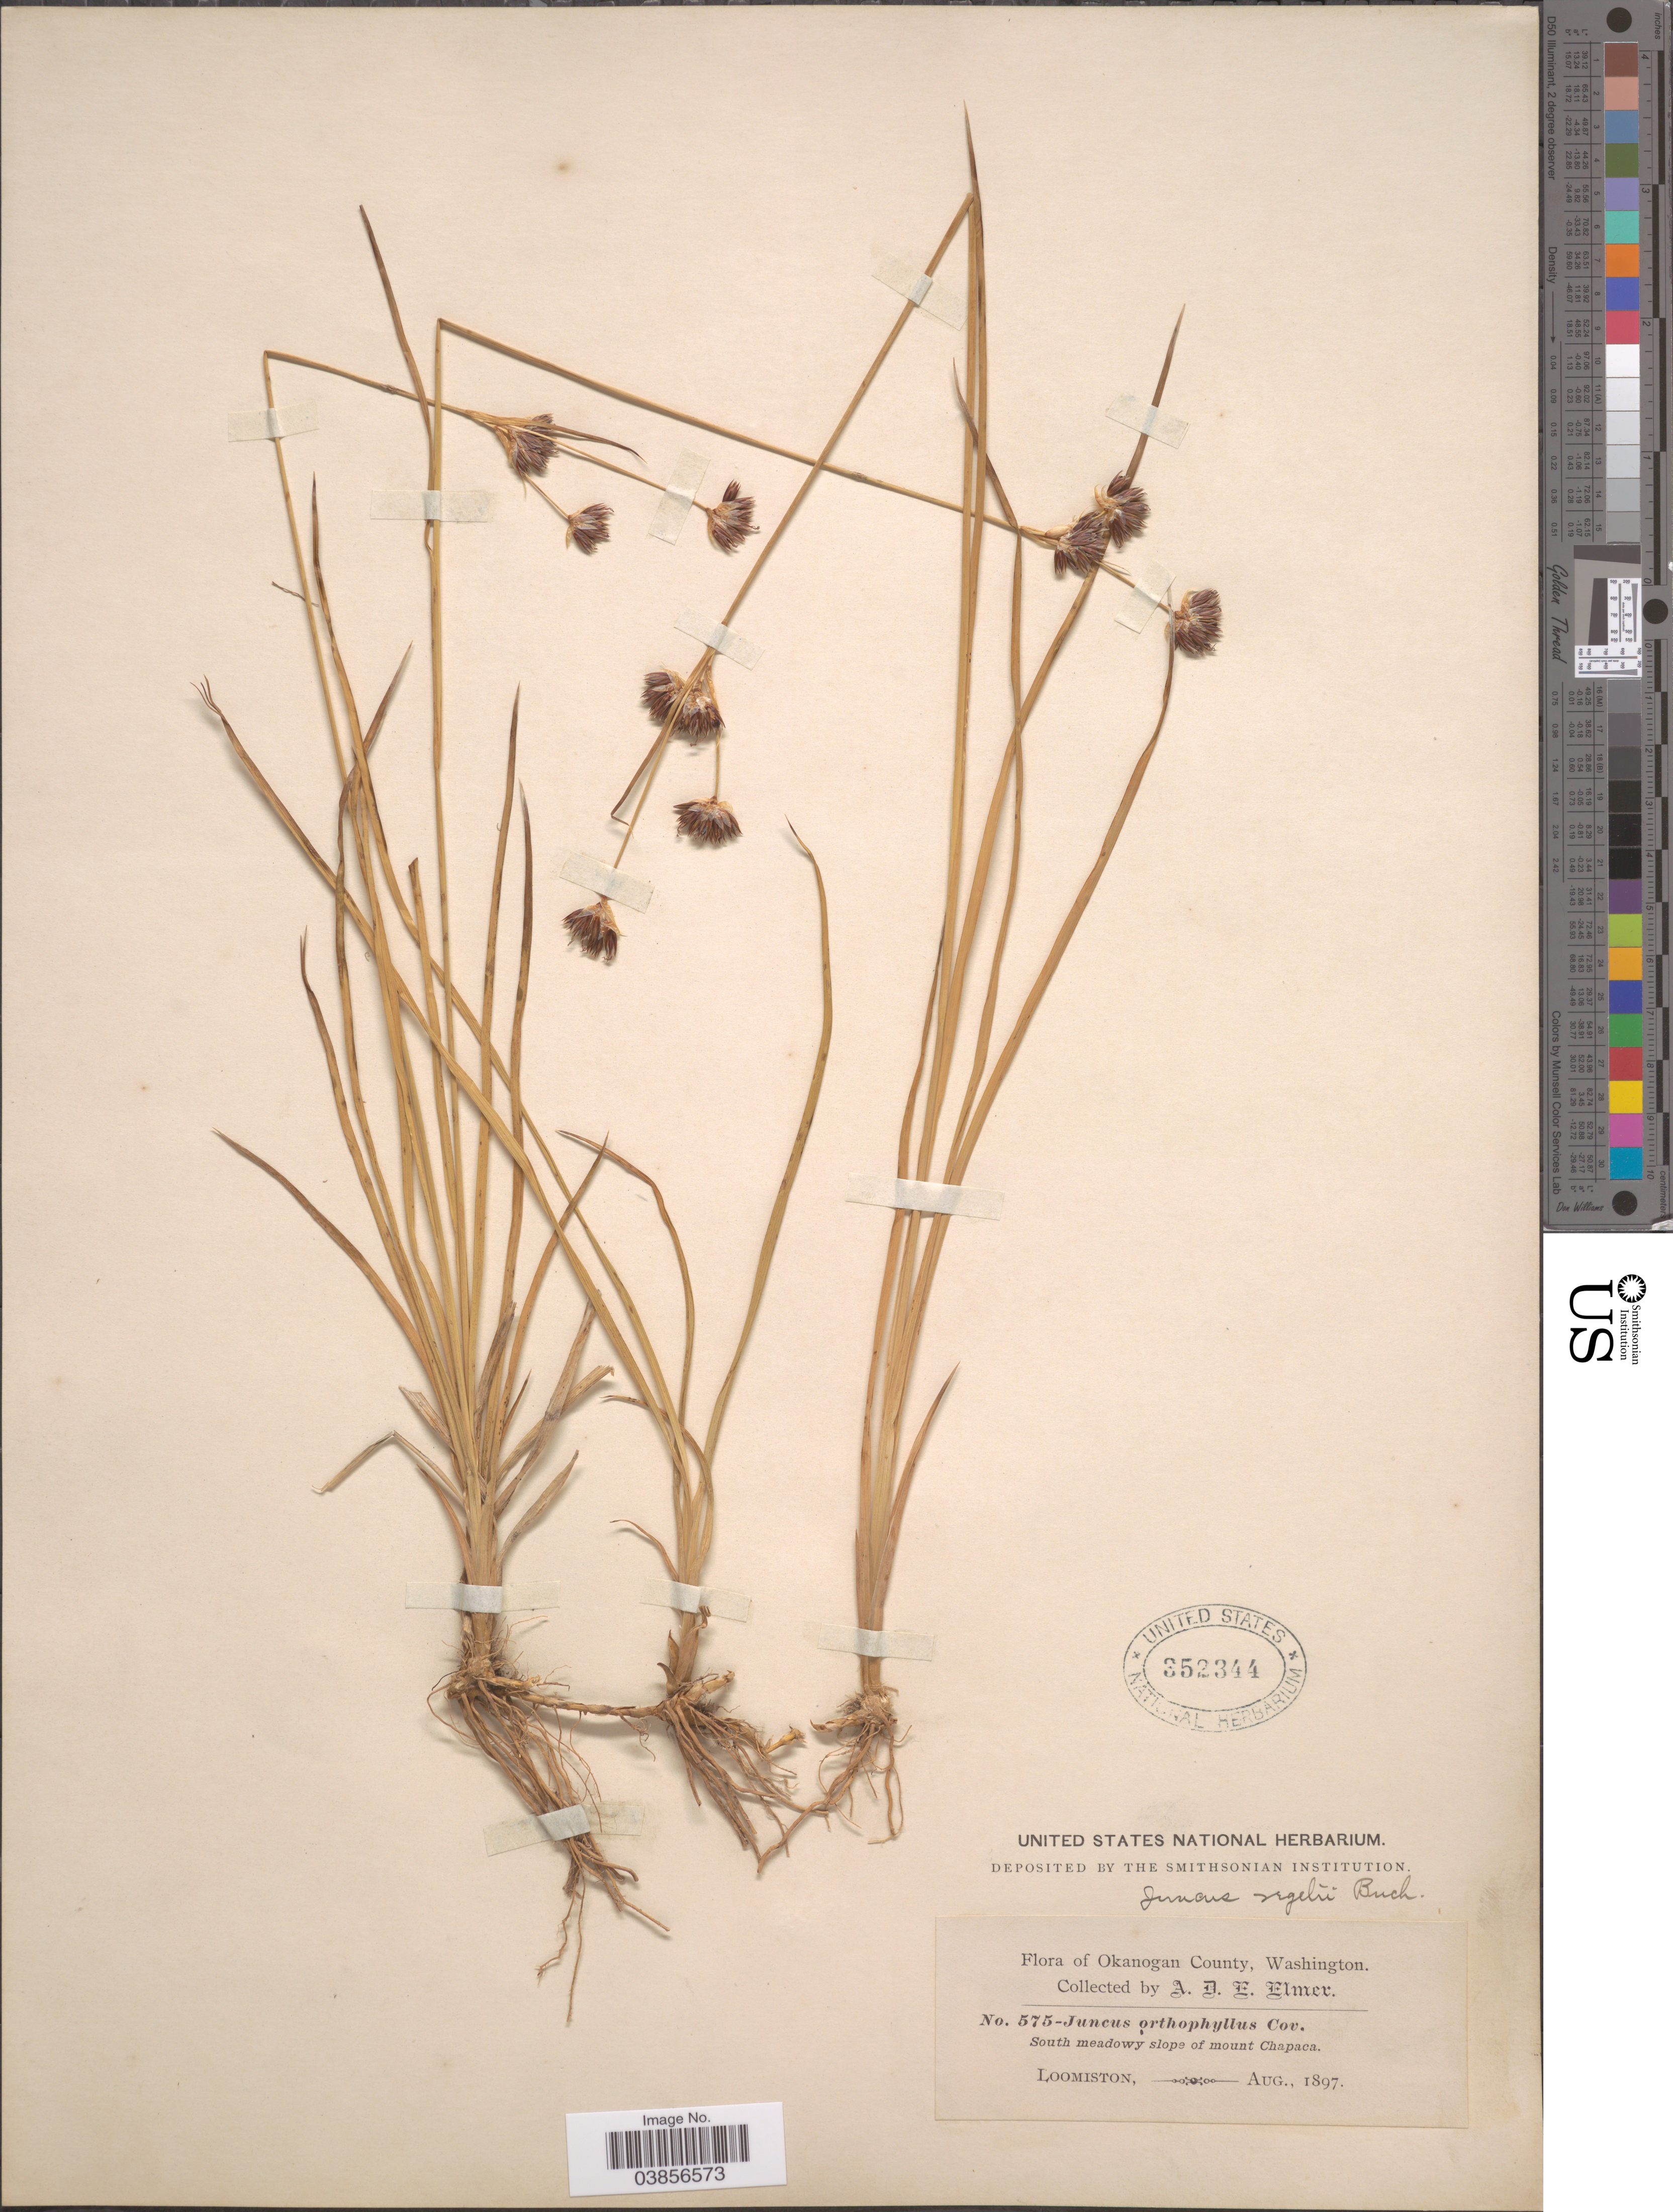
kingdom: Plantae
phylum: Tracheophyta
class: Liliopsida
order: Poales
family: Juncaceae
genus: Juncus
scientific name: Juncus regelii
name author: Buchenau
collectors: A. D. E. Elmer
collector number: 575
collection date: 1897-08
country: United States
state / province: Washington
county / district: Okanogan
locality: Okanogan County. South meadowy slope of mount Chapaca. Loomiston.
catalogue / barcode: US 352344